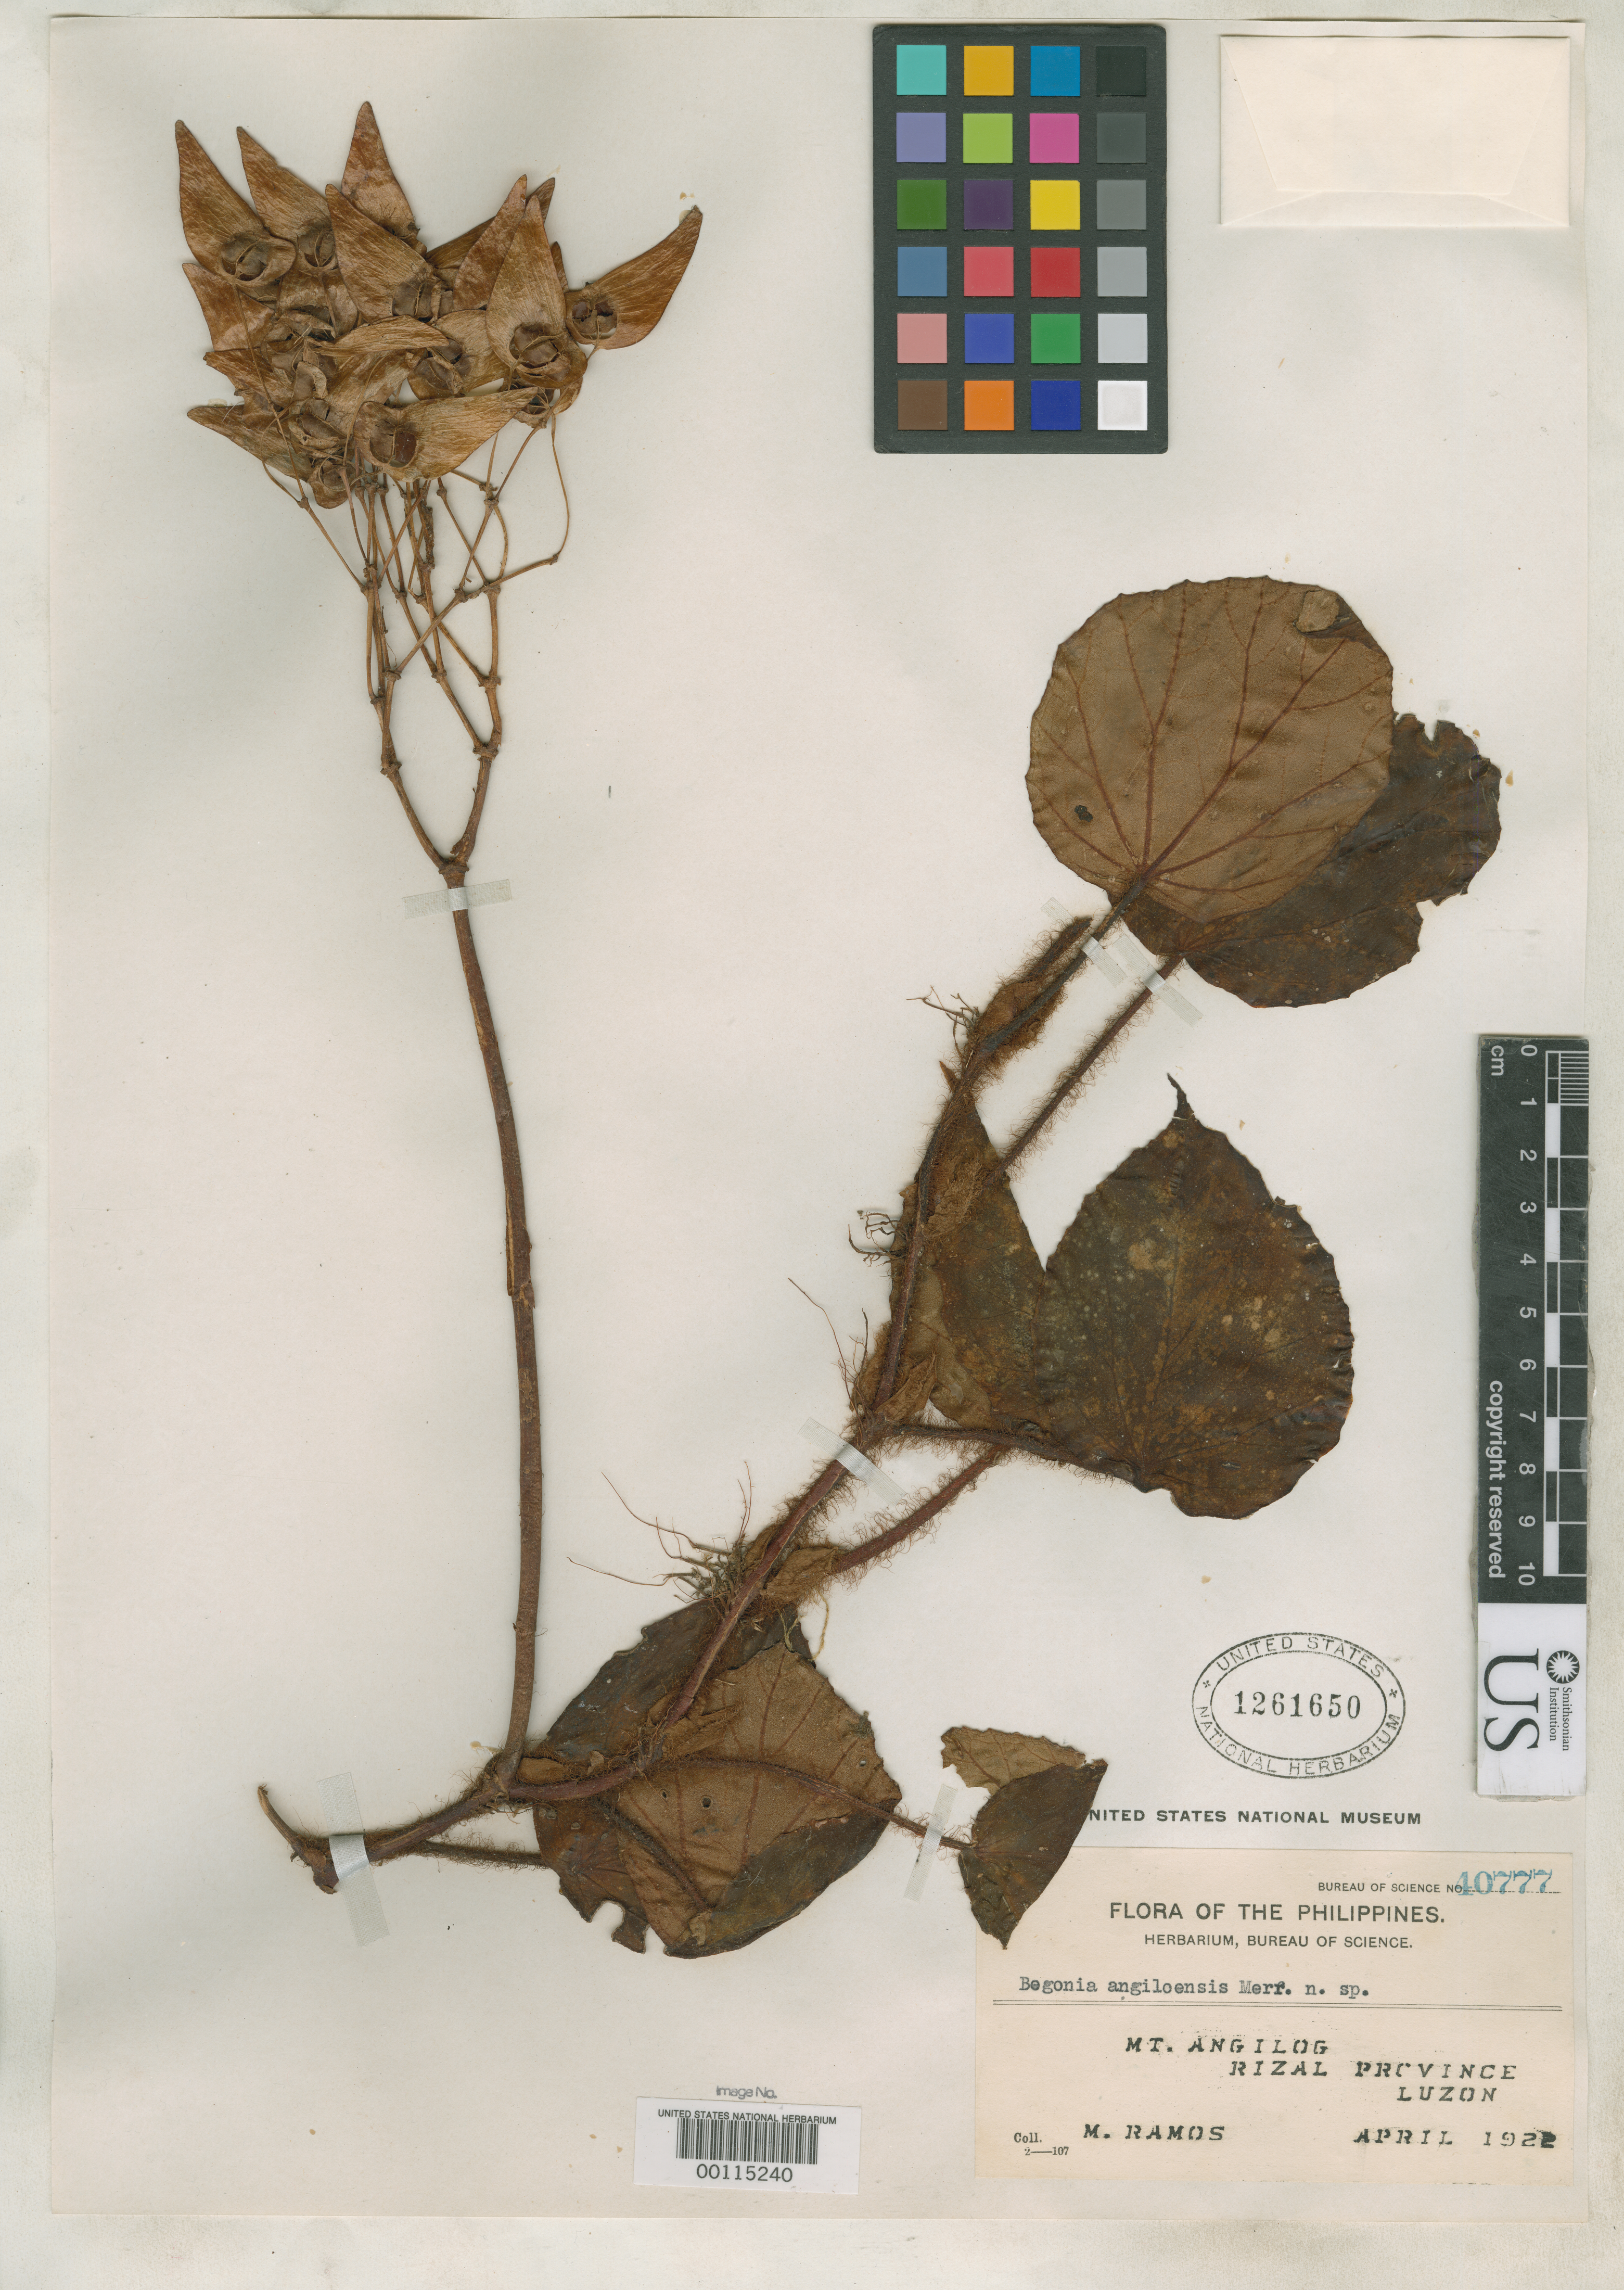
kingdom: Plantae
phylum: Tracheophyta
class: Magnoliopsida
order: Cucurbitales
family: Begoniaceae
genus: Begonia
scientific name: Begonia angilogensis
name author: Merr.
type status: Isotype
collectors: M. Ramos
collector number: Bur. Sci. 40777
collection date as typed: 20 Apr 1922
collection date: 1922-04-20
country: Philippines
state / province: Calabarzon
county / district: Rizal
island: Luzon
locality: Mount Angilog.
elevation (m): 1200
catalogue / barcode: US 1261650